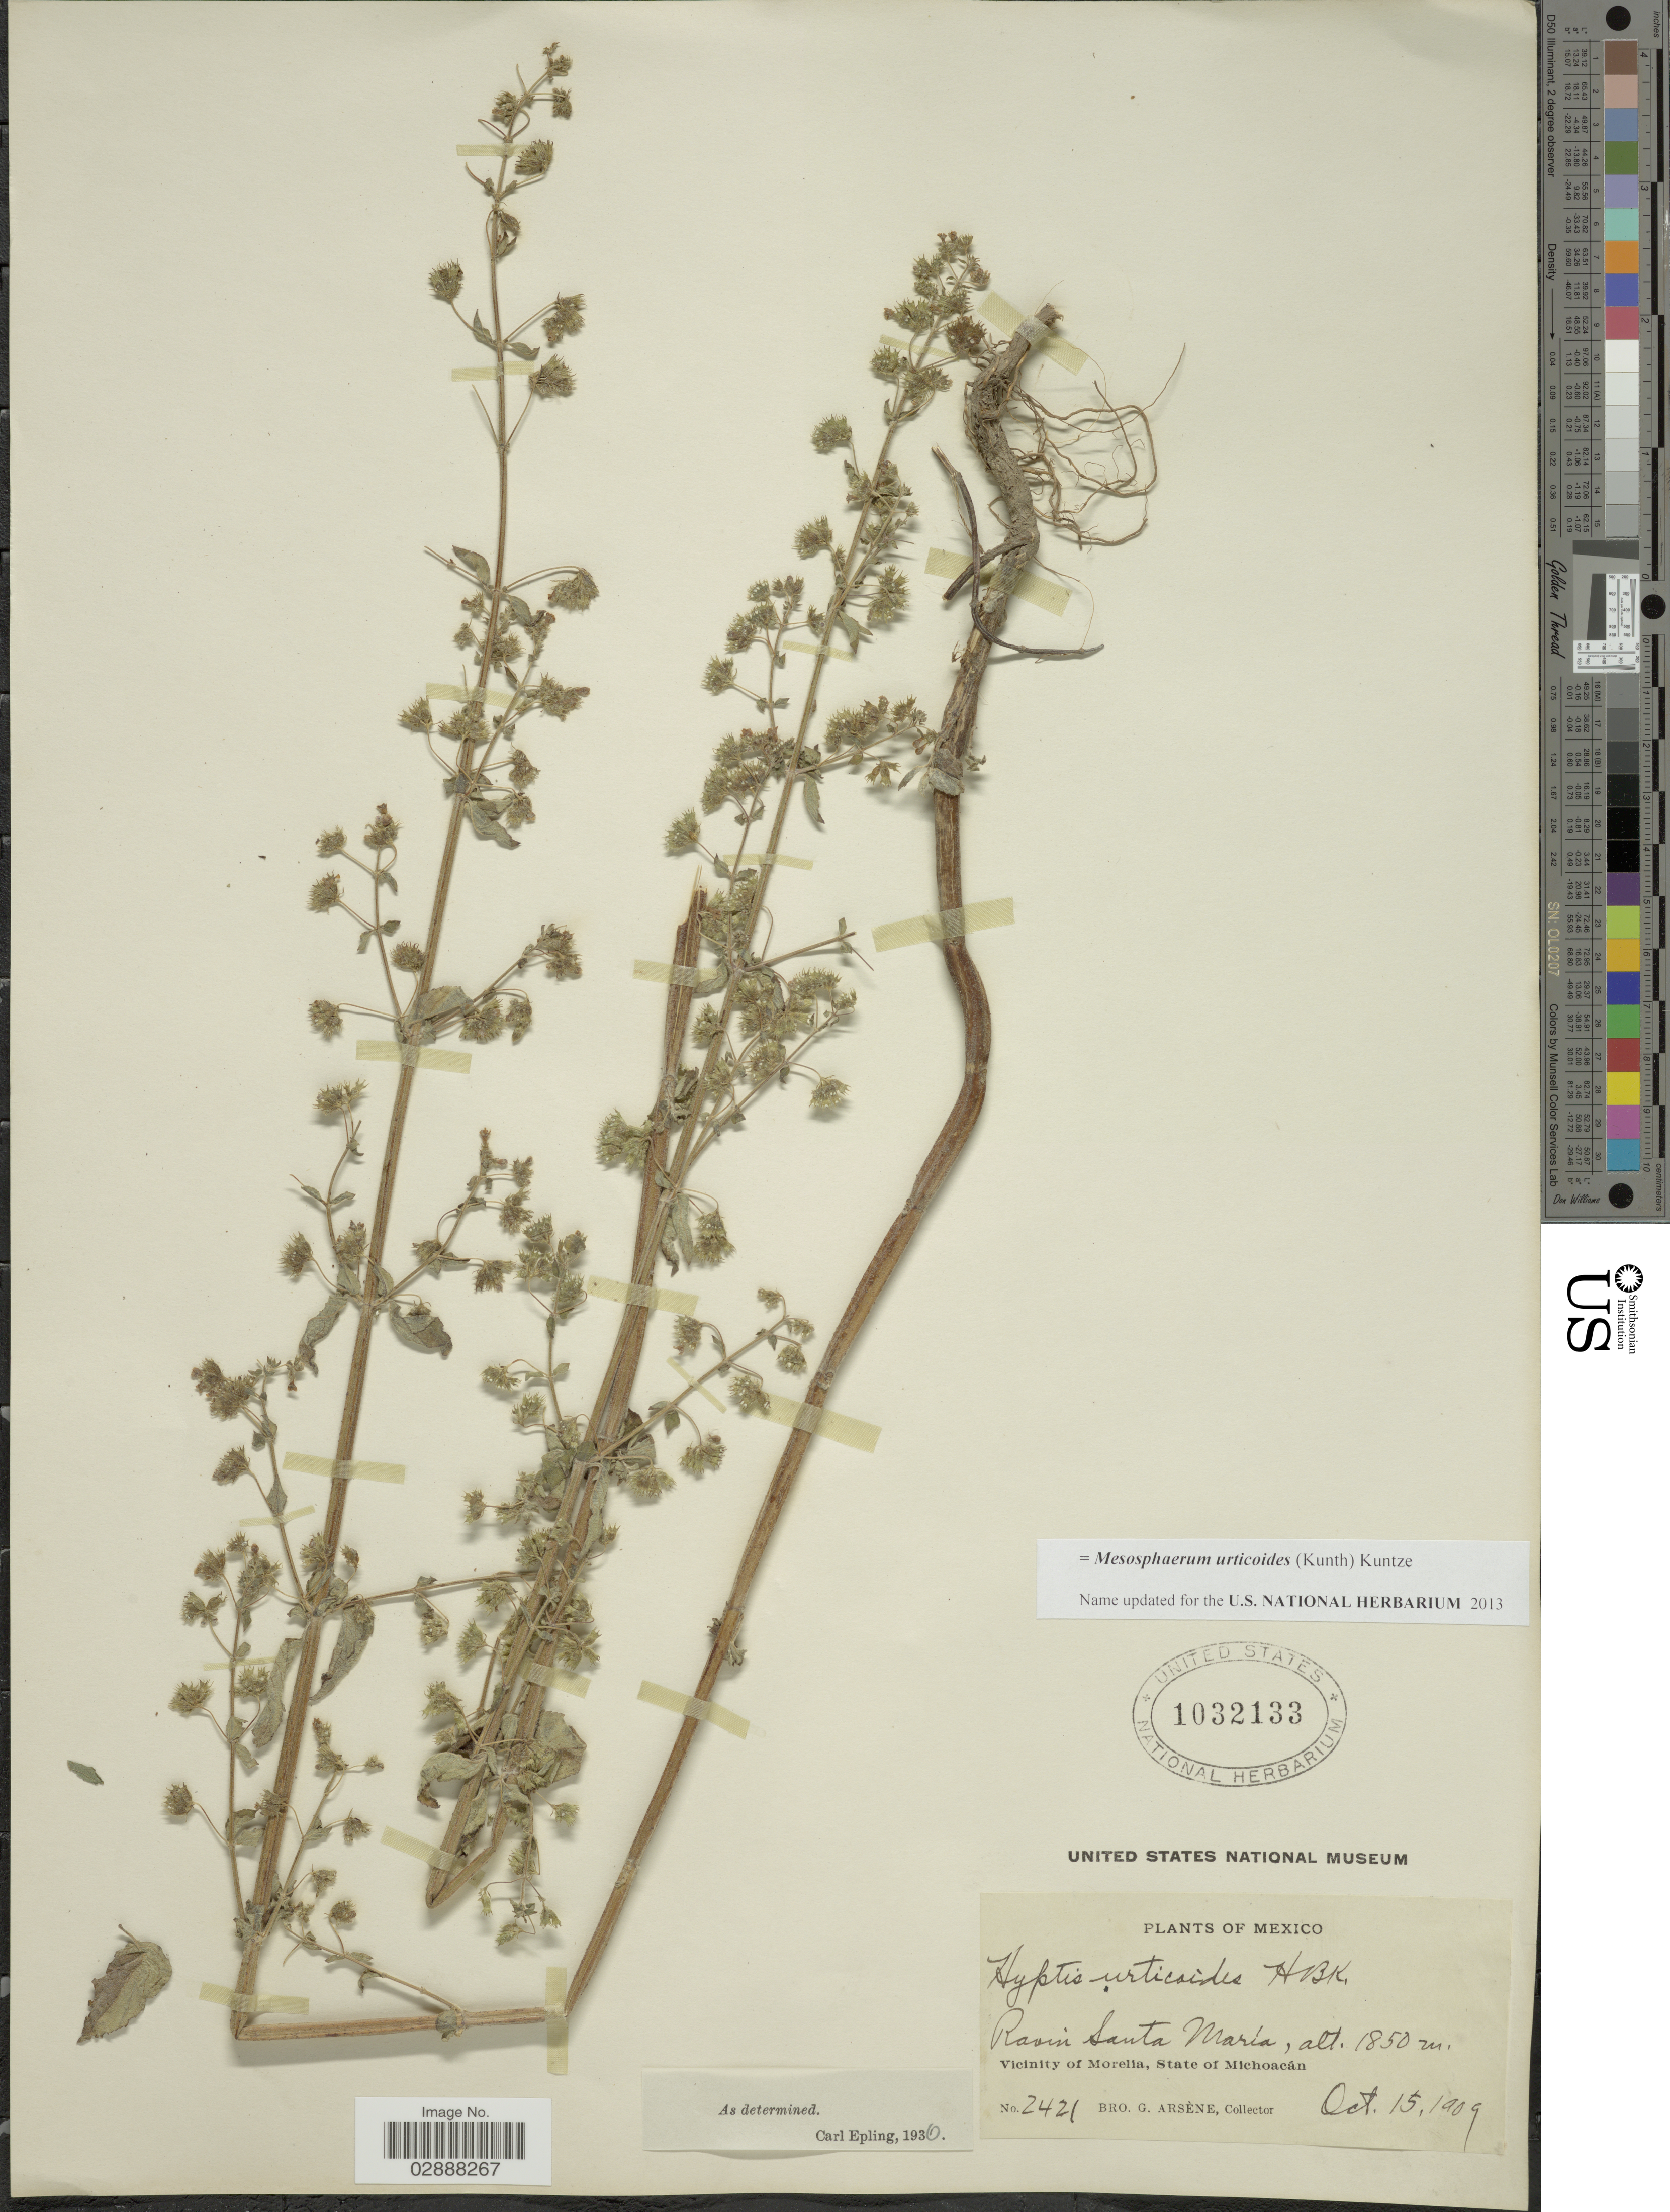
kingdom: Plantae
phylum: Tracheophyta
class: Magnoliopsida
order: Lamiales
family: Lamiaceae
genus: Mesosphaerum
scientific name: Mesosphaerum urticoides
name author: (Kunth) Kuntze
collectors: Bro. G. Arsène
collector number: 2421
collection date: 1909-10-15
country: Mexico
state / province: Michoacán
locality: Ravin Santa María. Vicinity of Morelia.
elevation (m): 1850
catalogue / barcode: US 1032133